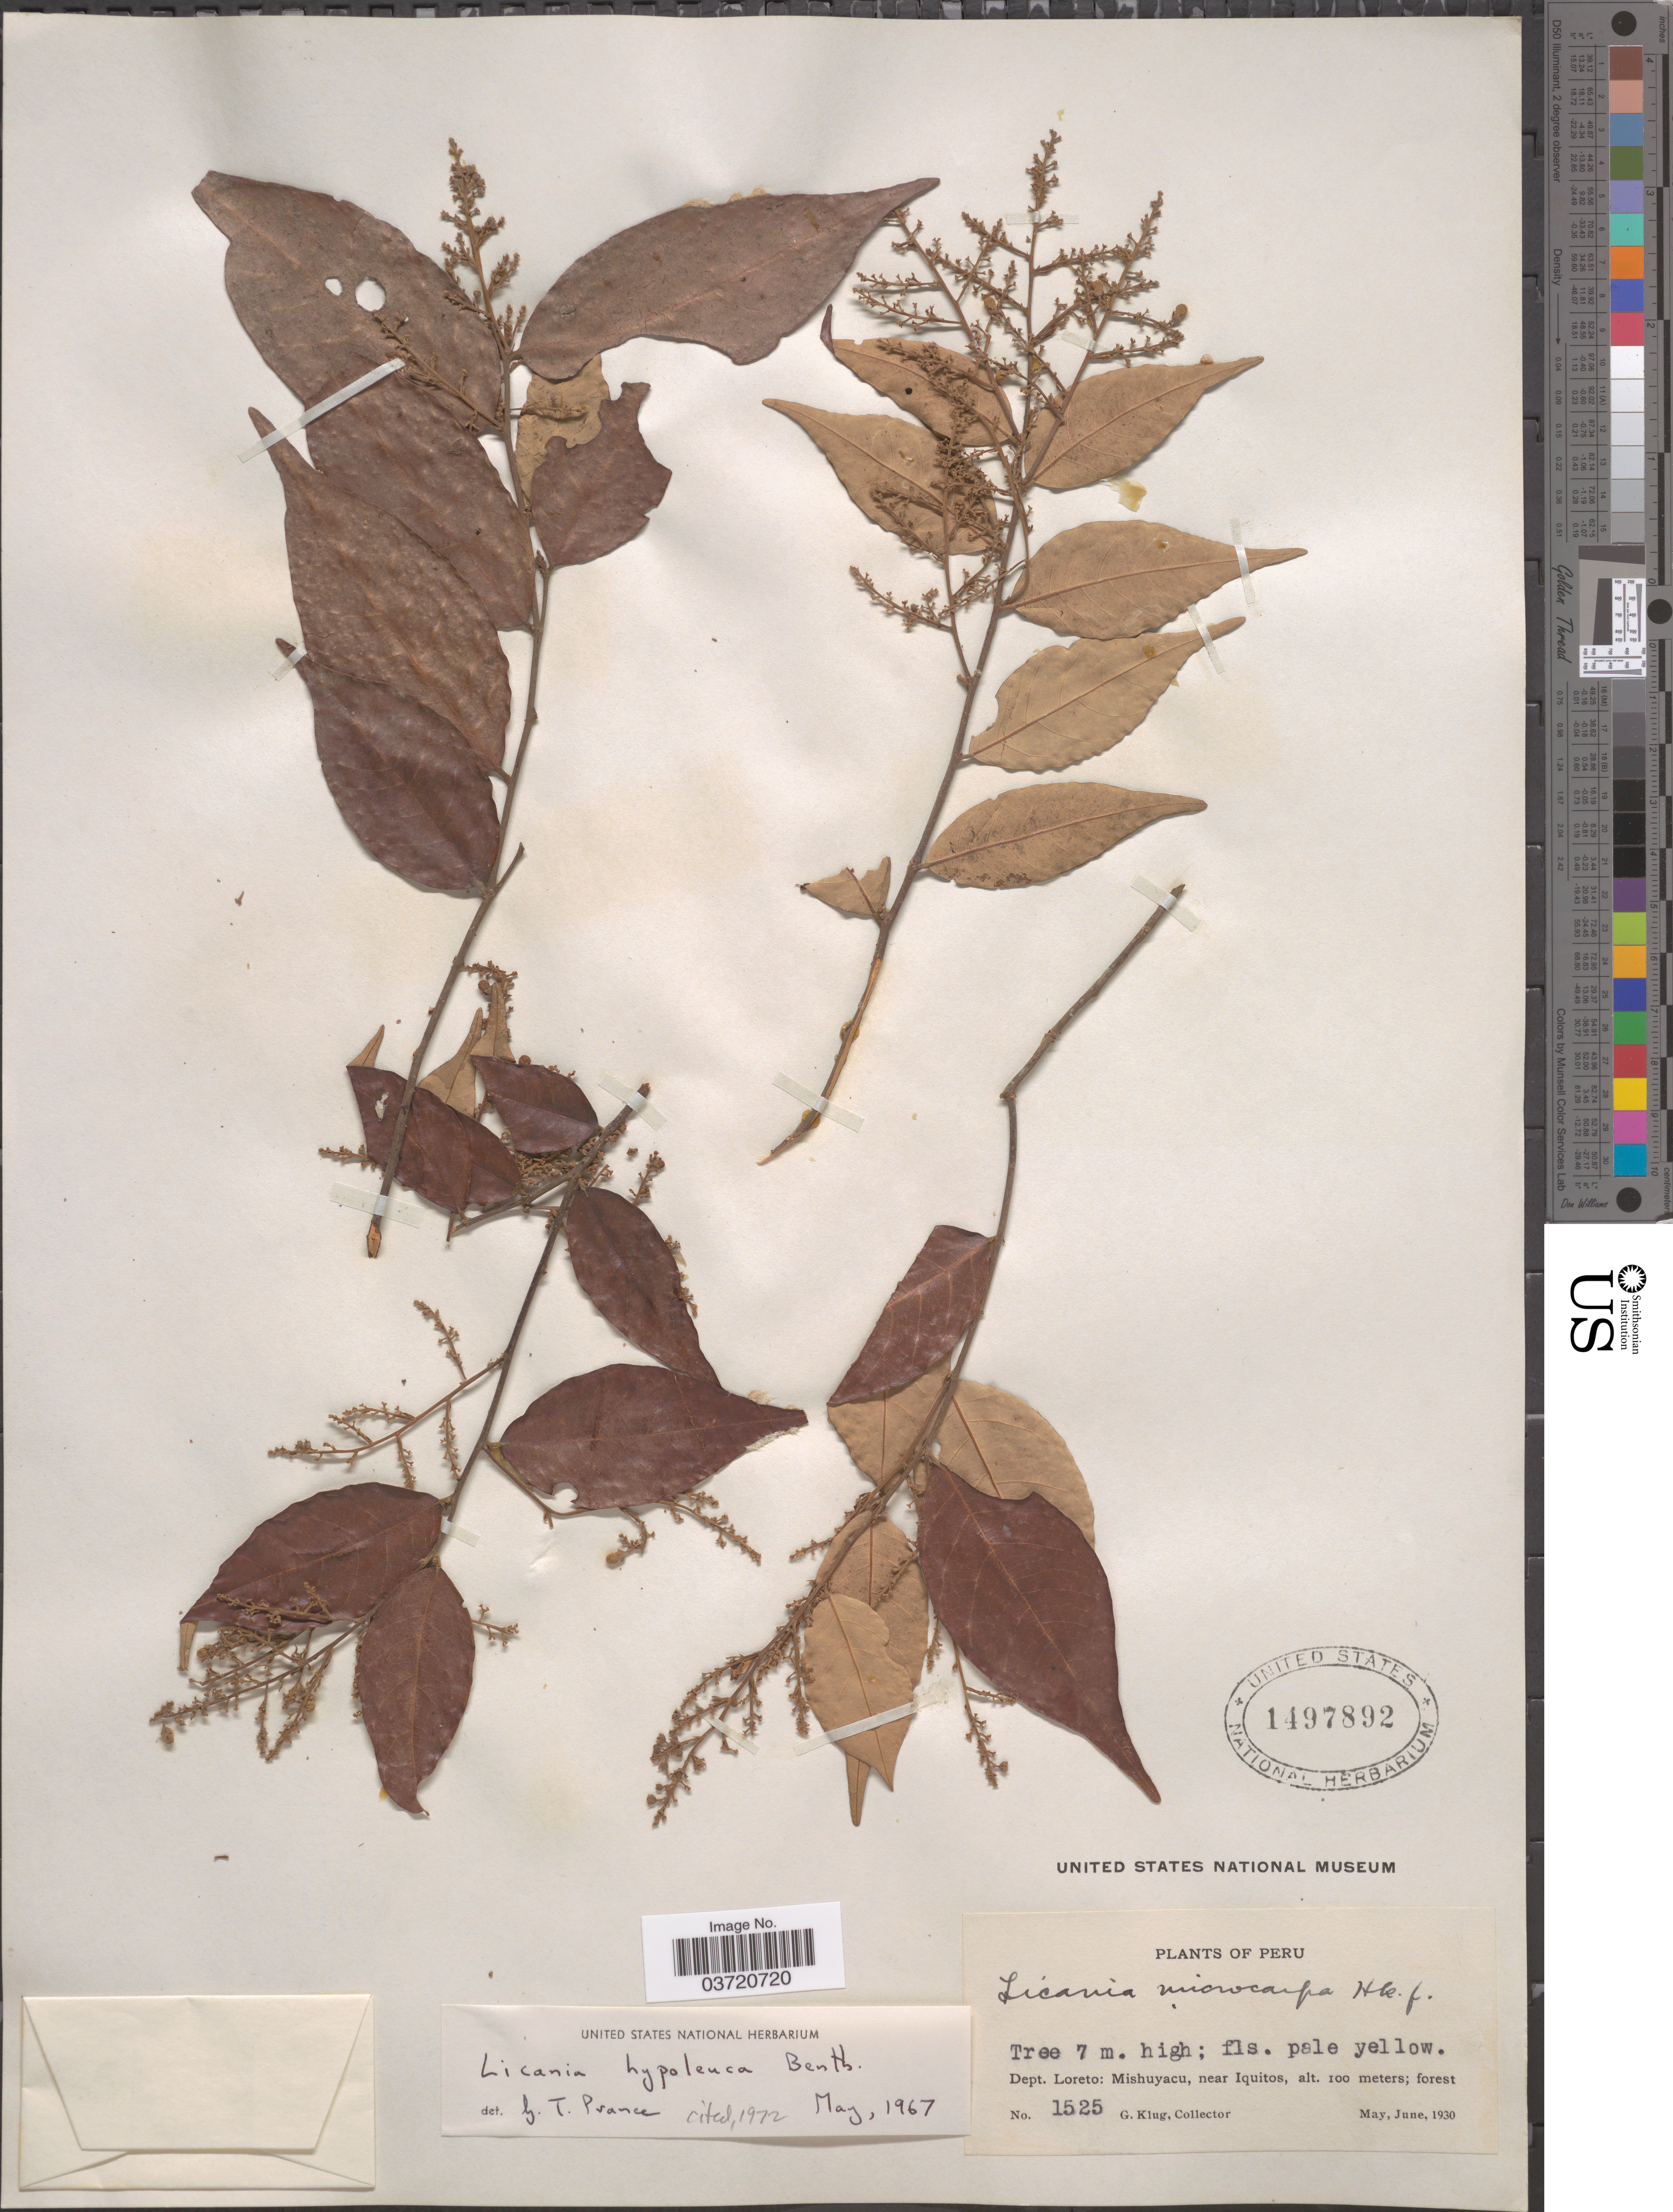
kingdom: Plantae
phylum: Tracheophyta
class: Magnoliopsida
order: Malpighiales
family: Chrysobalanaceae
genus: Licania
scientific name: Licania hypoleuca var. hypoleuca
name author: Benth.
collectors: G. Klug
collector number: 1525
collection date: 1930-05/1930-06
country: Peru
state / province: Loreto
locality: Dept. Loreto: Mishuyacu, near Iquitos.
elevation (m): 100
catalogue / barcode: US 1497892